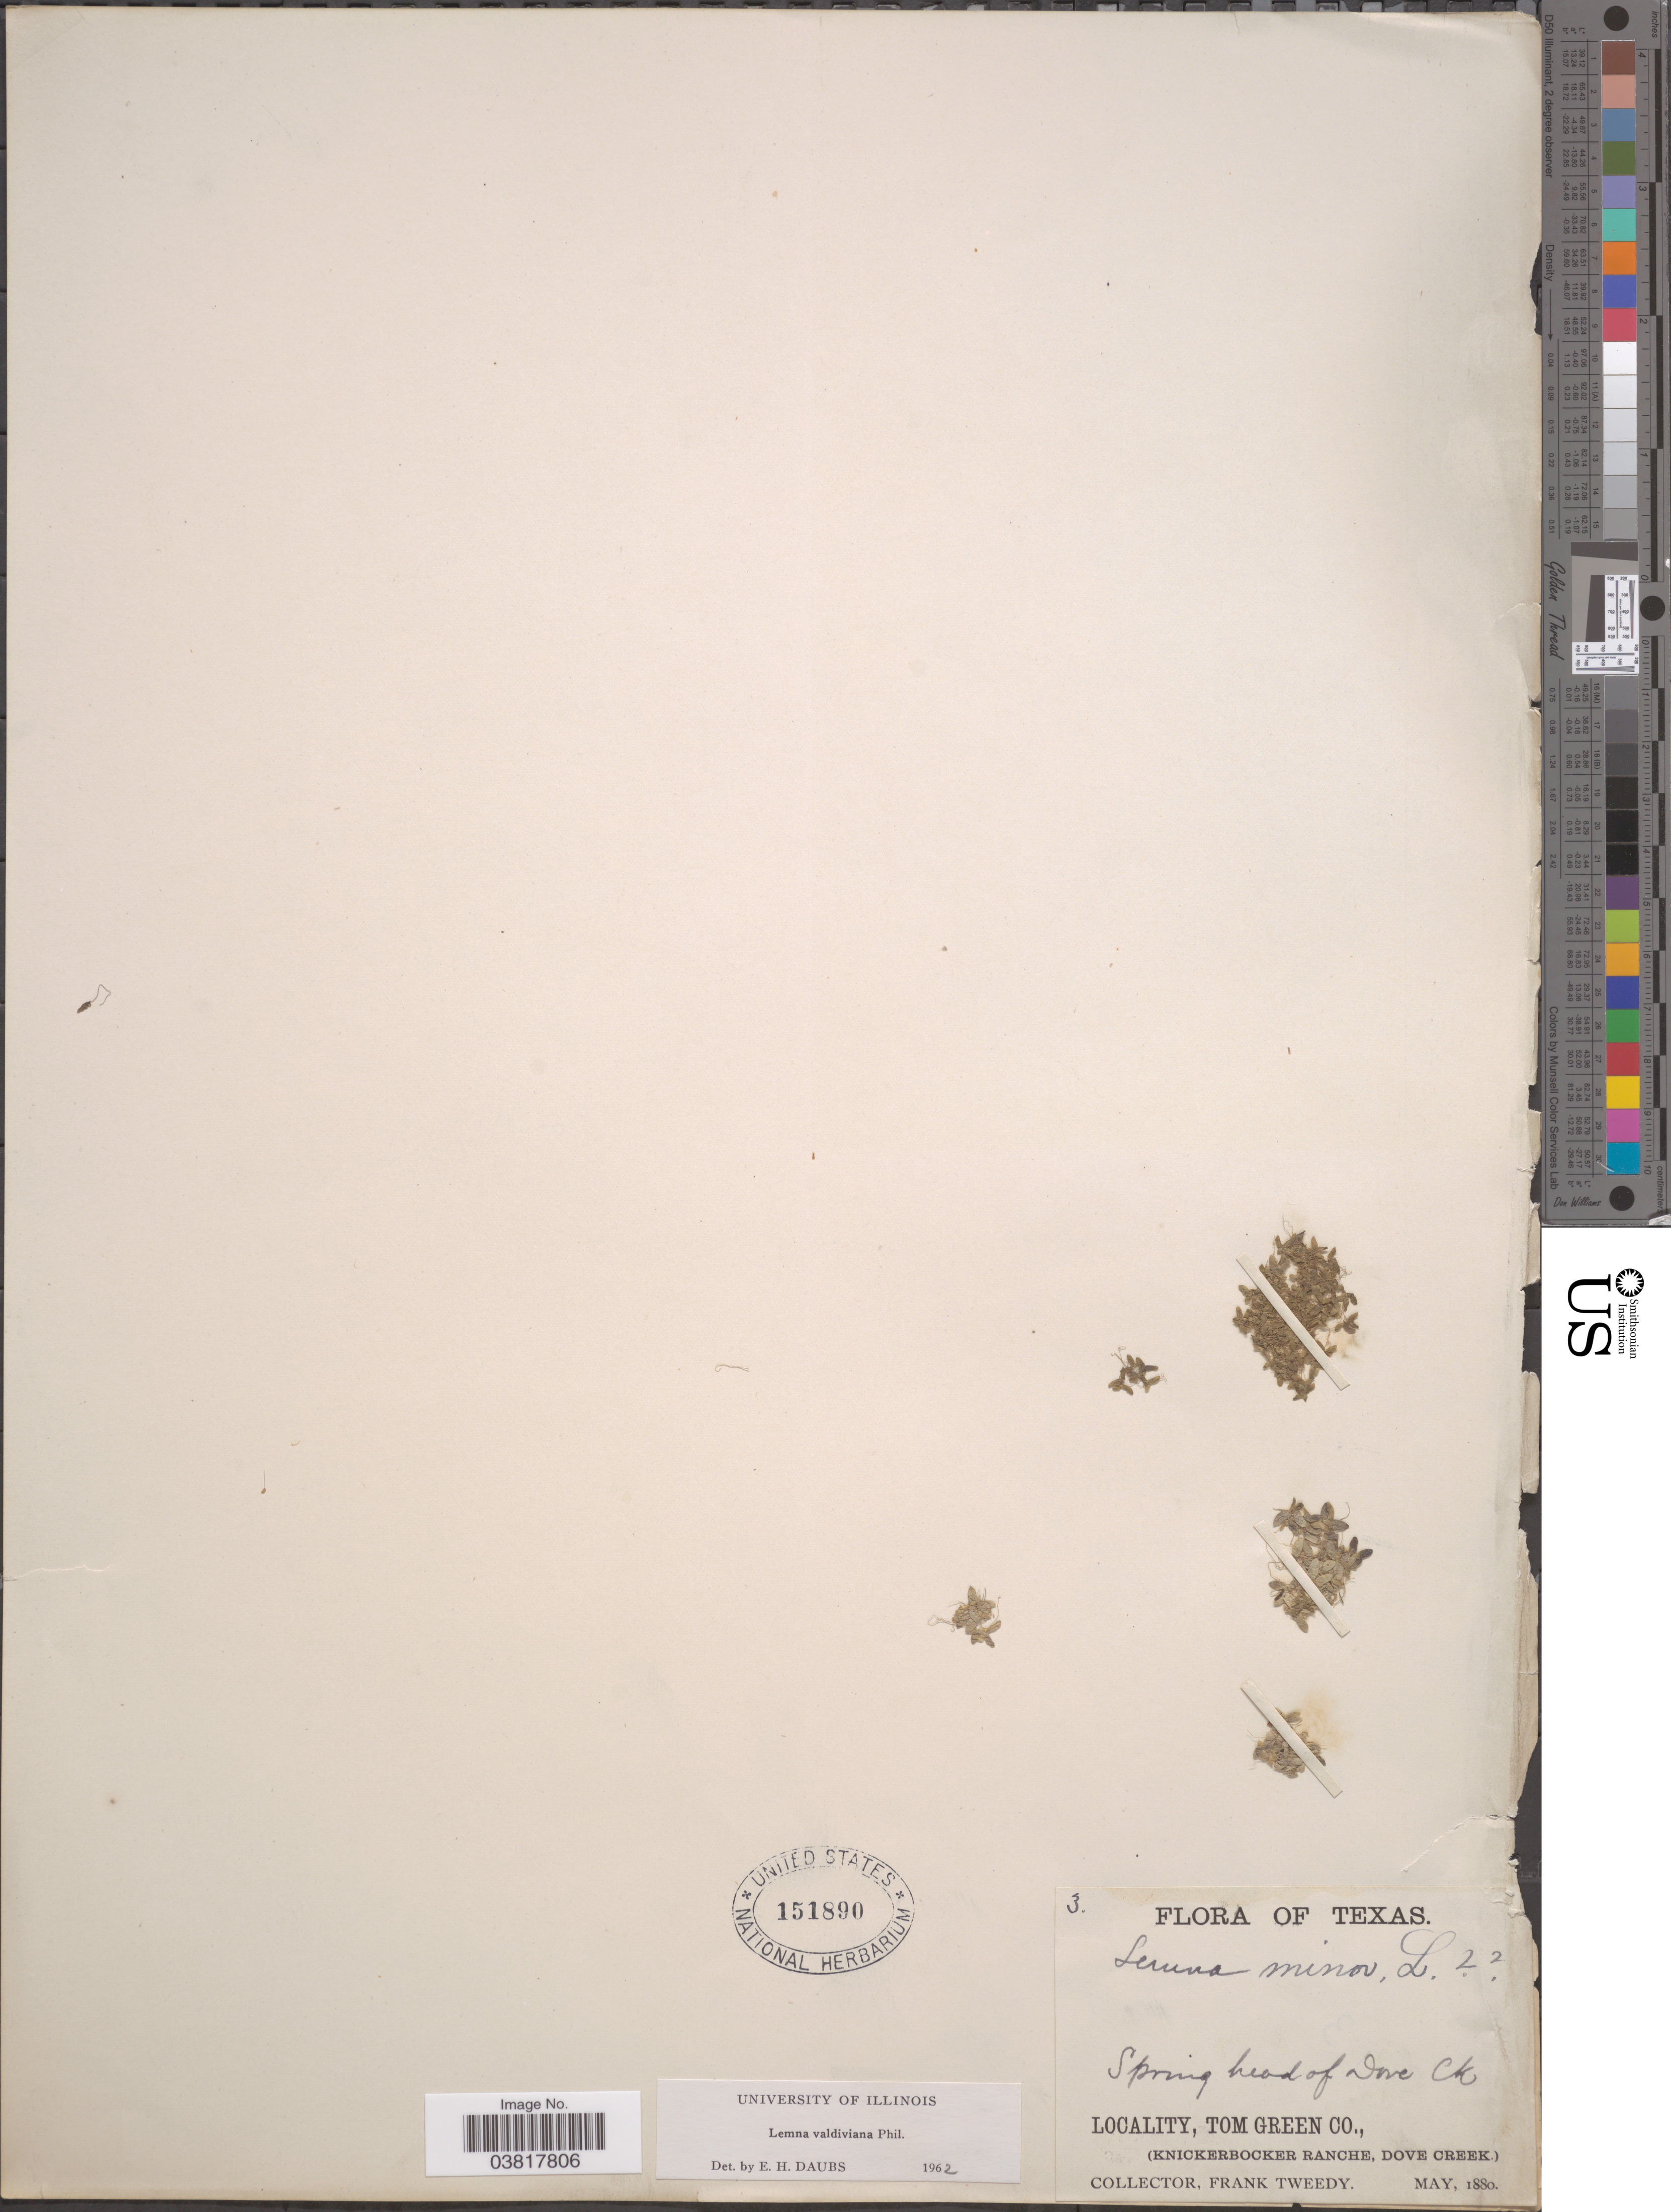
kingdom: Plantae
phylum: Tracheophyta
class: Liliopsida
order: Alismatales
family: Araceae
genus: Lemna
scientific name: Lemna valdiviana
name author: Phil.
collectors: F. Tweedy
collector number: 3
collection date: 1880-05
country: United States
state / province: Texas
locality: Spring head of Dove Ck. Tom Green Co., (Knickerbocker Ranche, Dove Creek).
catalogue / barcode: US 151890